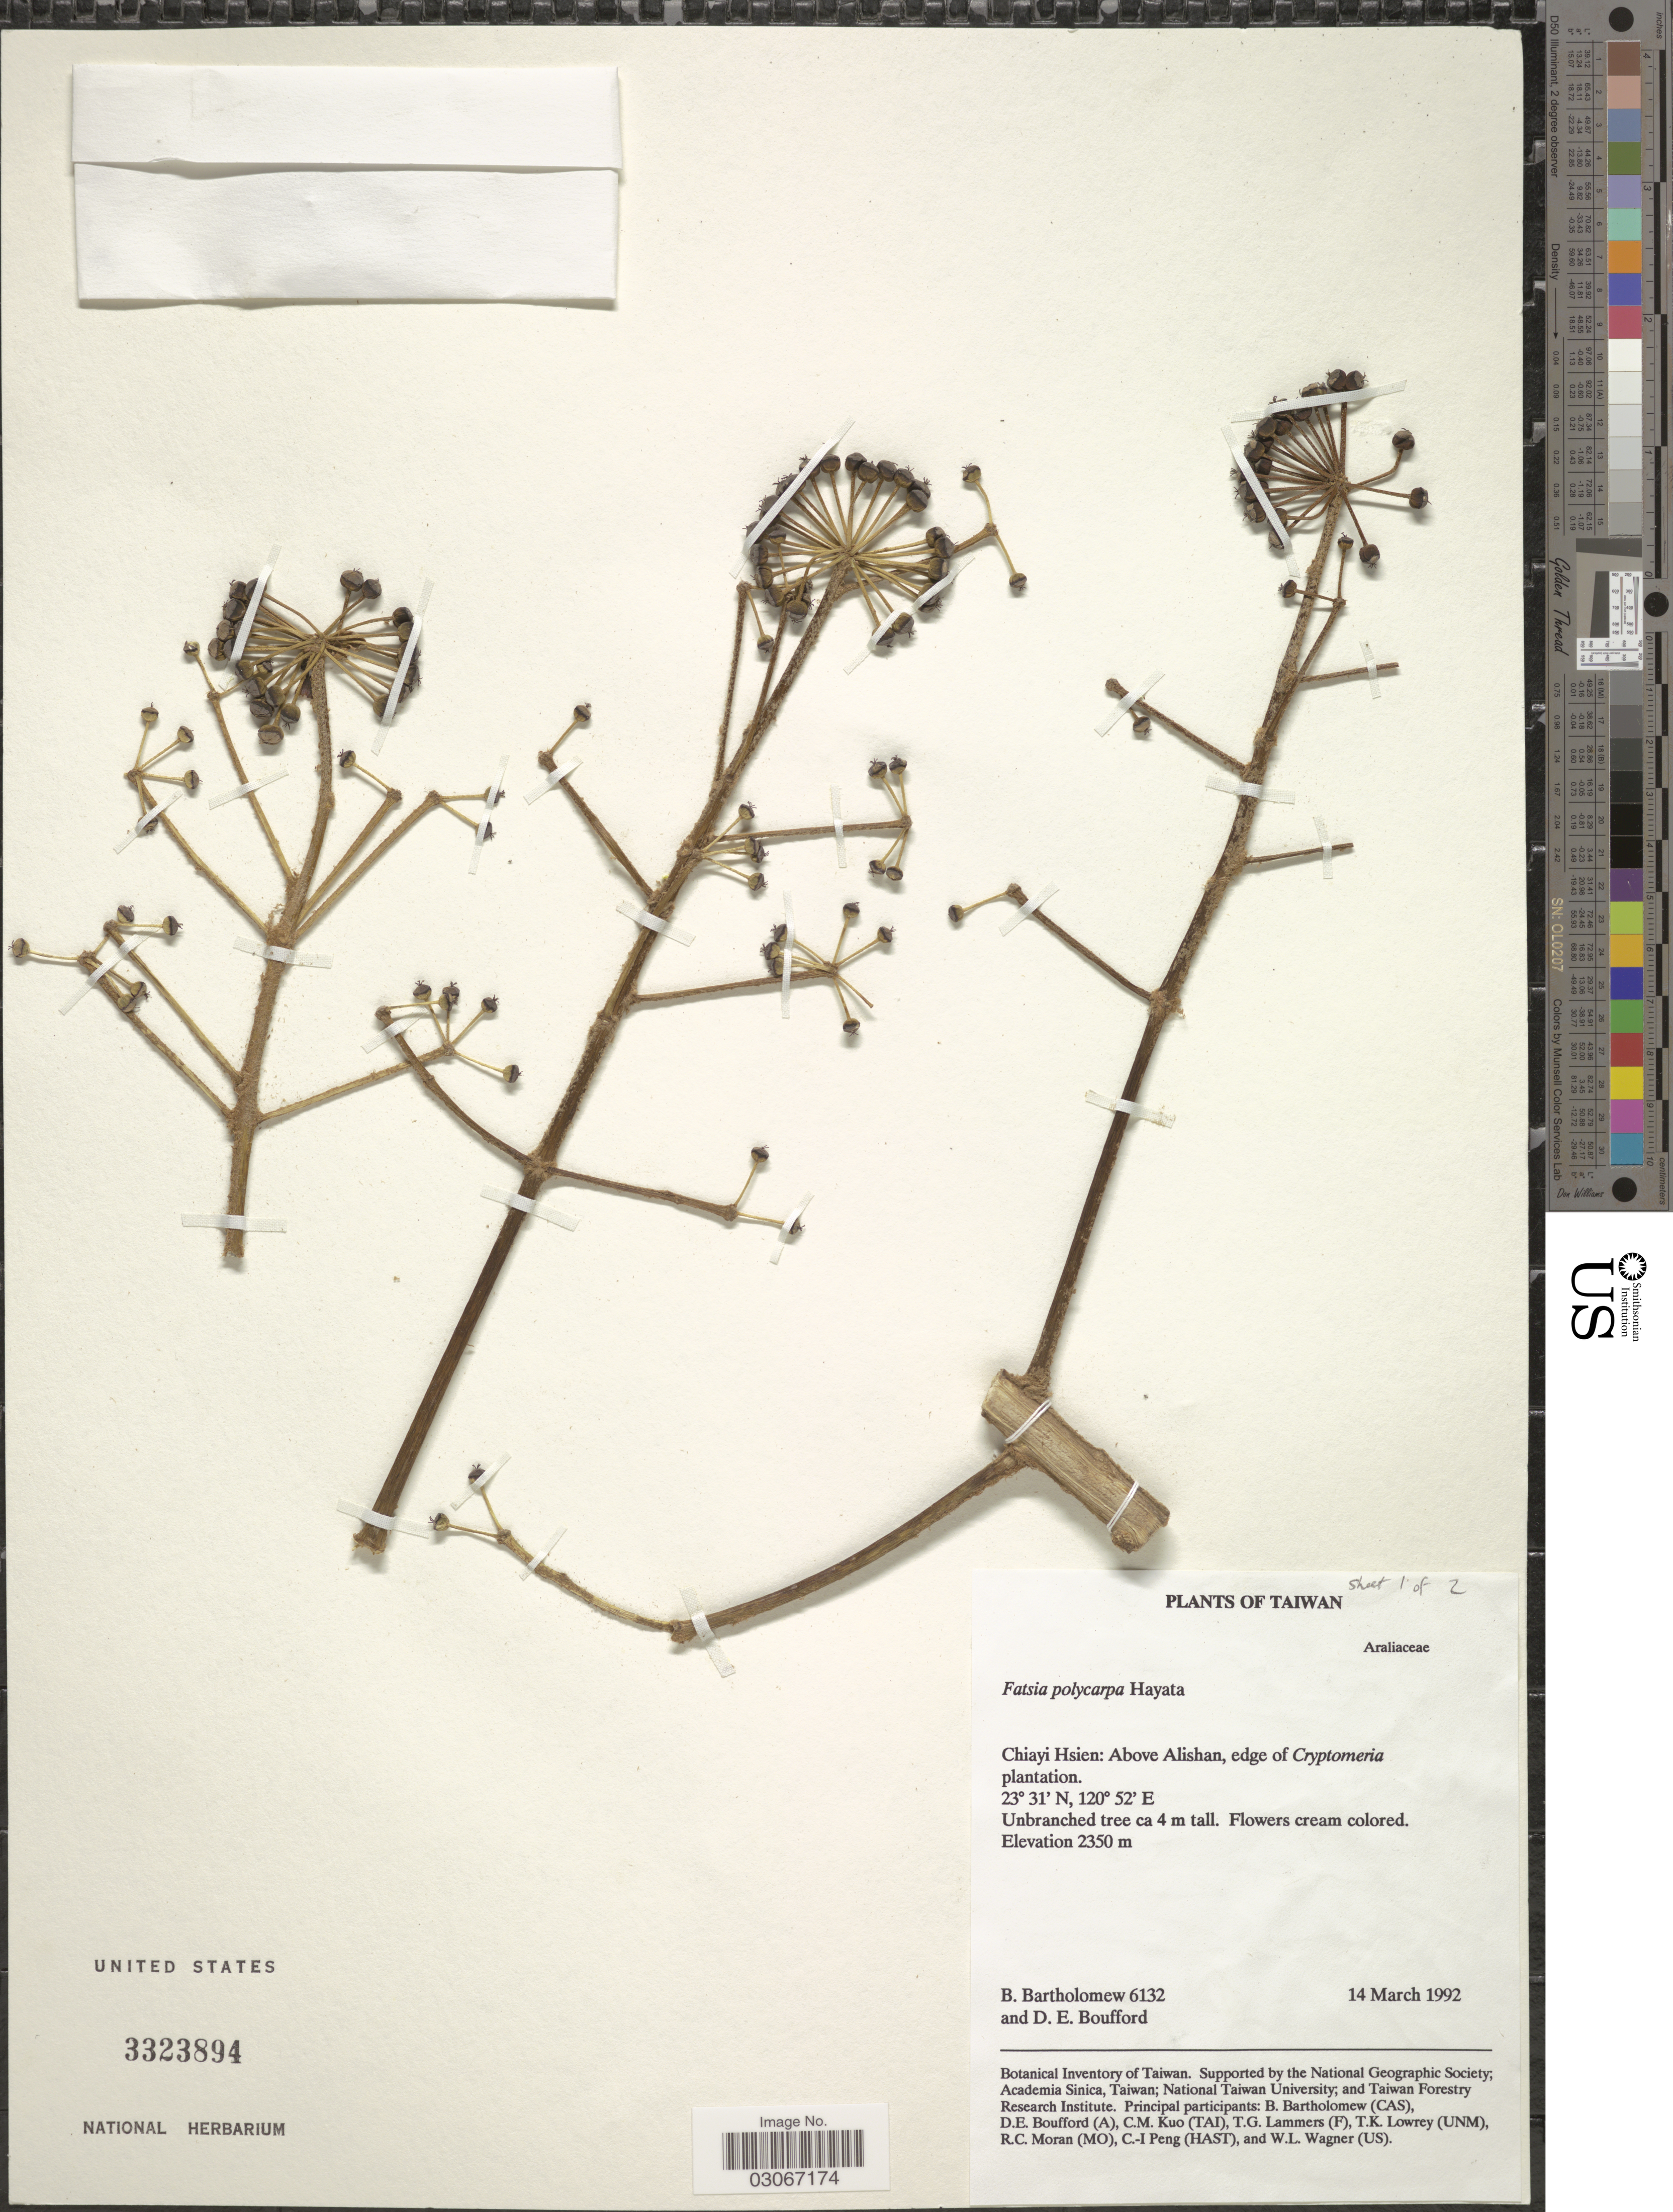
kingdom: Plantae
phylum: Tracheophyta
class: Magnoliopsida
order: Apiales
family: Araliaceae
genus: Fatsia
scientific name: Fatsia polycarpa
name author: Hayata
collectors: B. Bartholomew & D. E. Boufford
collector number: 6132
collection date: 1992-03-14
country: Taiwan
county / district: Chiayi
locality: Chiayi Hsien: Above Alishan, edge of Cryptomeria plantation.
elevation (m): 2350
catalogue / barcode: US 3323894